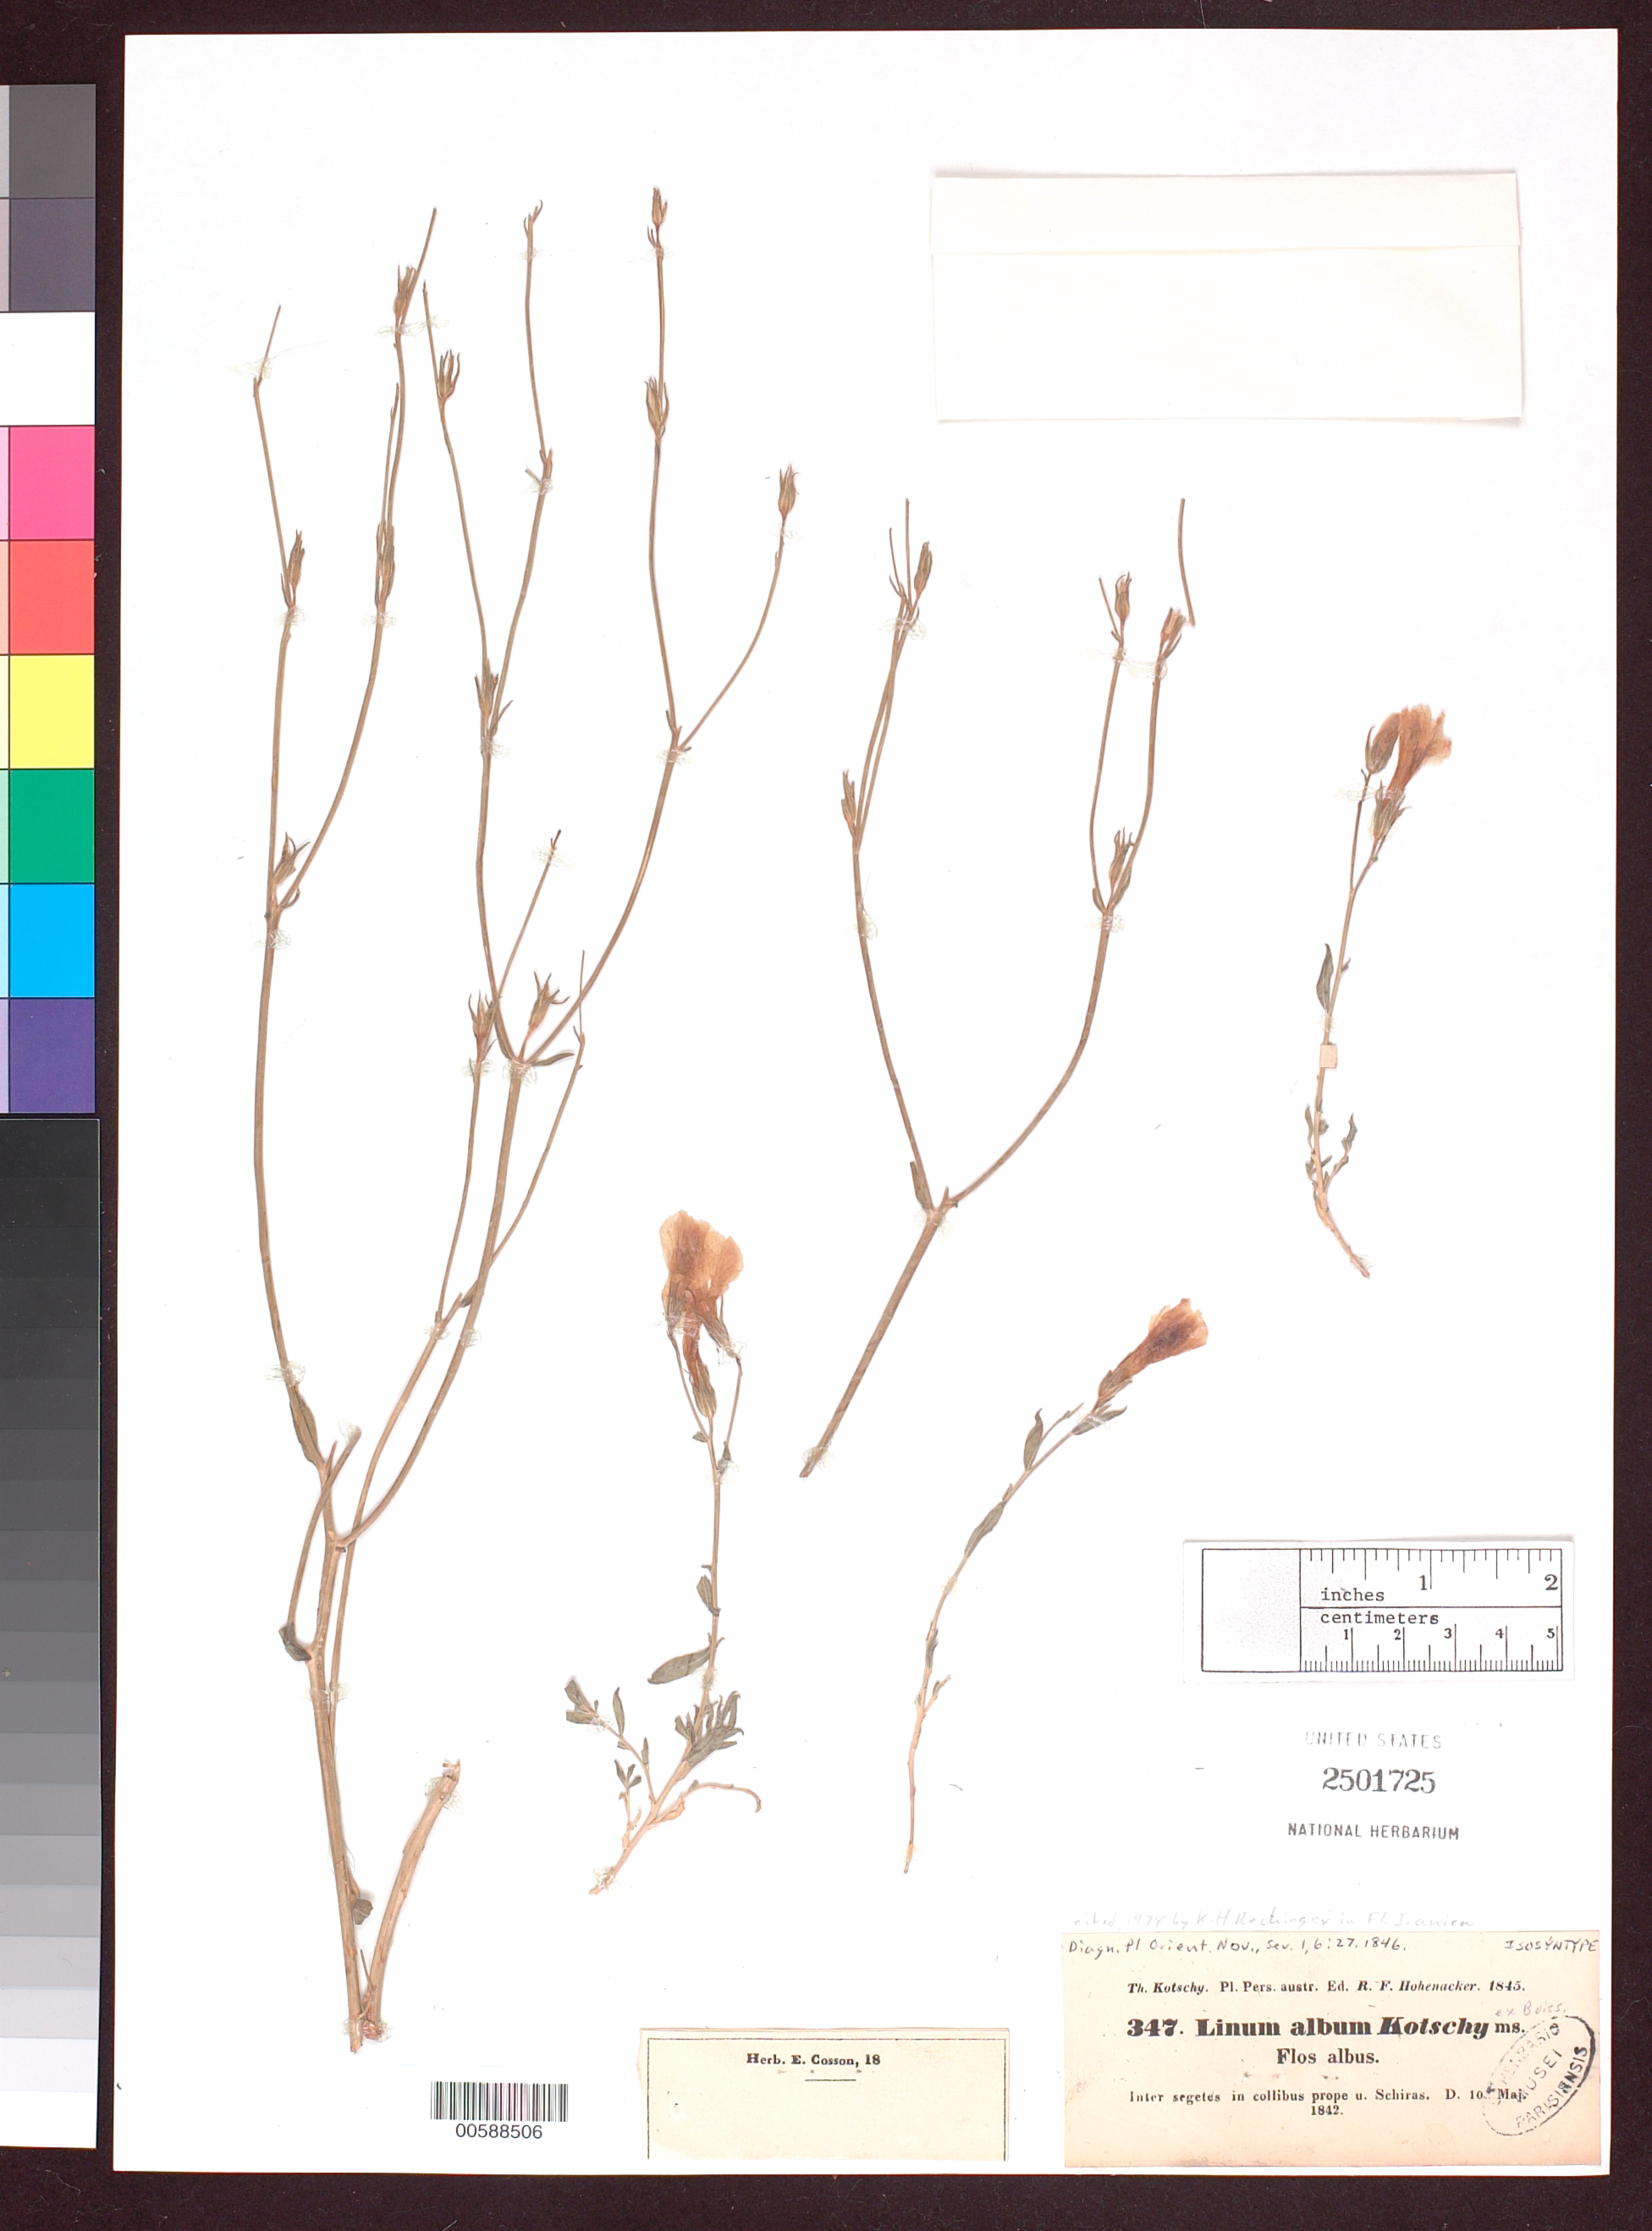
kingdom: Plantae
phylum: Tracheophyta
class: Magnoliopsida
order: Malpighiales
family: Linaceae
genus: Linum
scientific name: Linum album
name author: Kotschy ex Boiss.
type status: Isosyntype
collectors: K. G. Kotschy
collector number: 347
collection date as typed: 10 May 1842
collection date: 1842-05-10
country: Iran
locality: Inter segretes in collibus prope u. Schiras.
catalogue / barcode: US 2501725